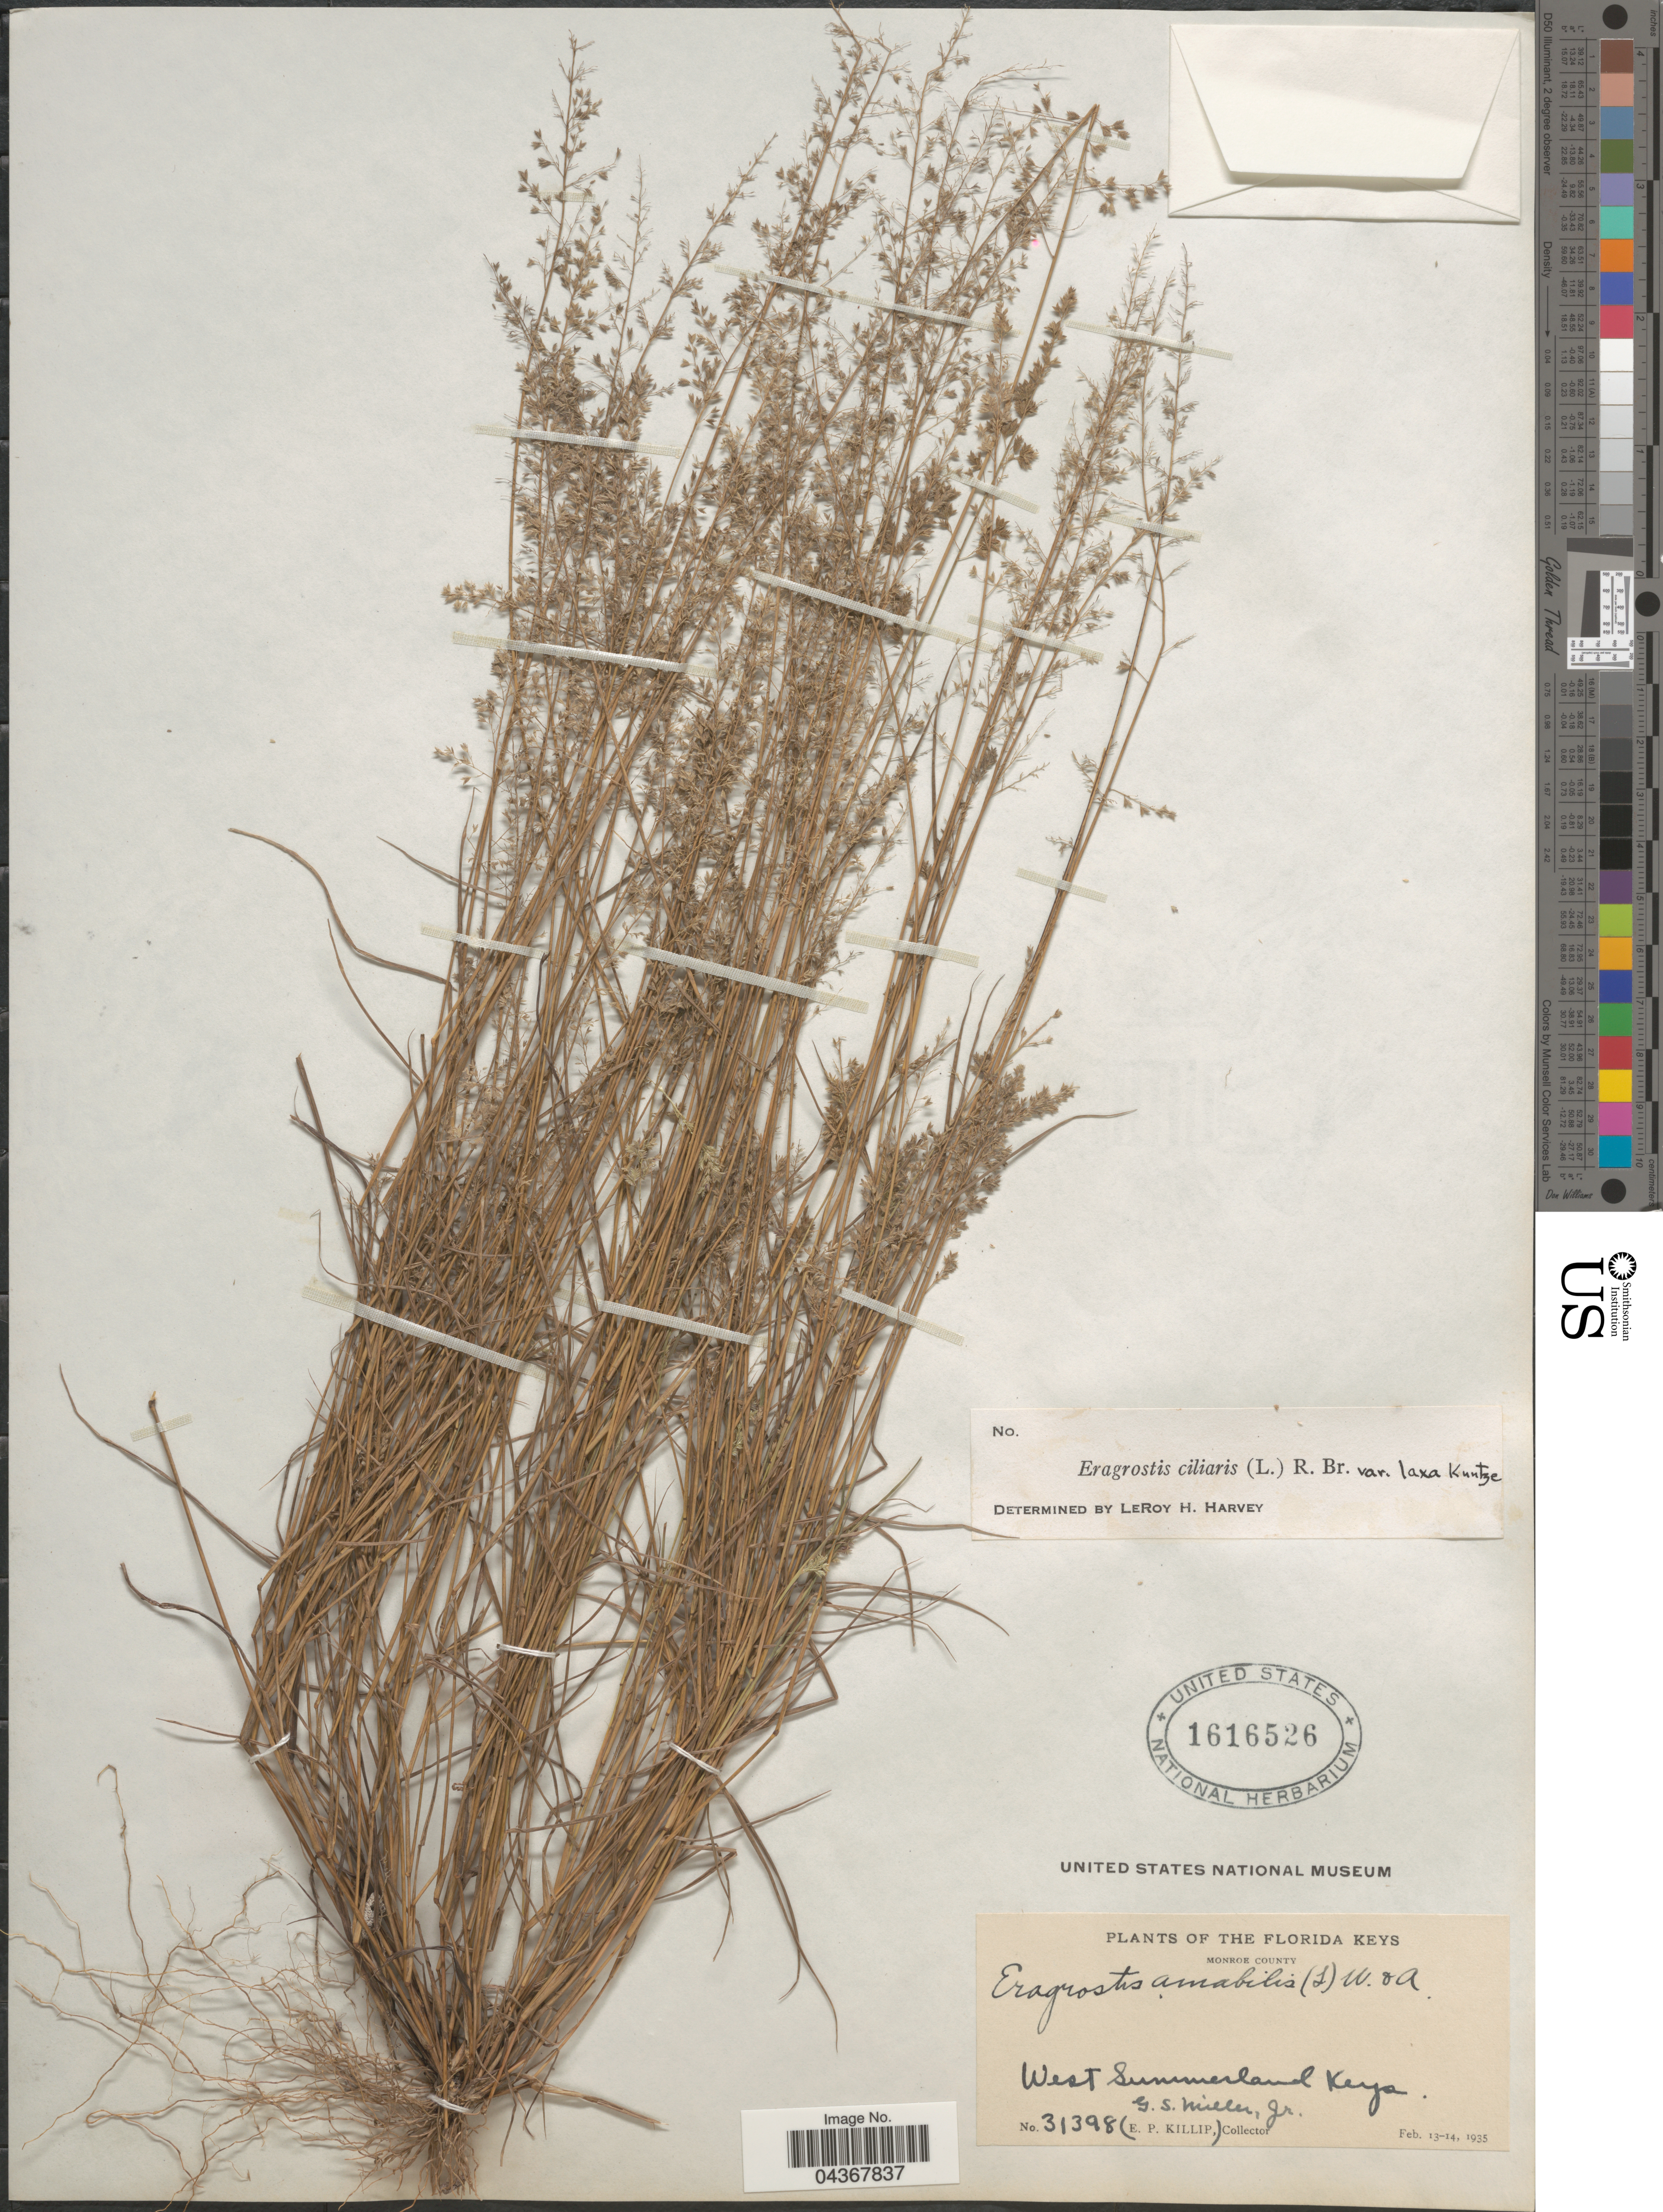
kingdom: Plantae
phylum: Tracheophyta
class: Liliopsida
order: Poales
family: Poaceae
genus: Eragrostis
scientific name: Eragrostis ciliaris var. laxa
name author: Kuntze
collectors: G. S. Miller & E. P. Killip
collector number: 31398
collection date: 1935-02-13/1935-02-14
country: United States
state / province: Florida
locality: The Florida Keys. Monroe County. West Summerland Keys.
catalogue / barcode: US 1616526